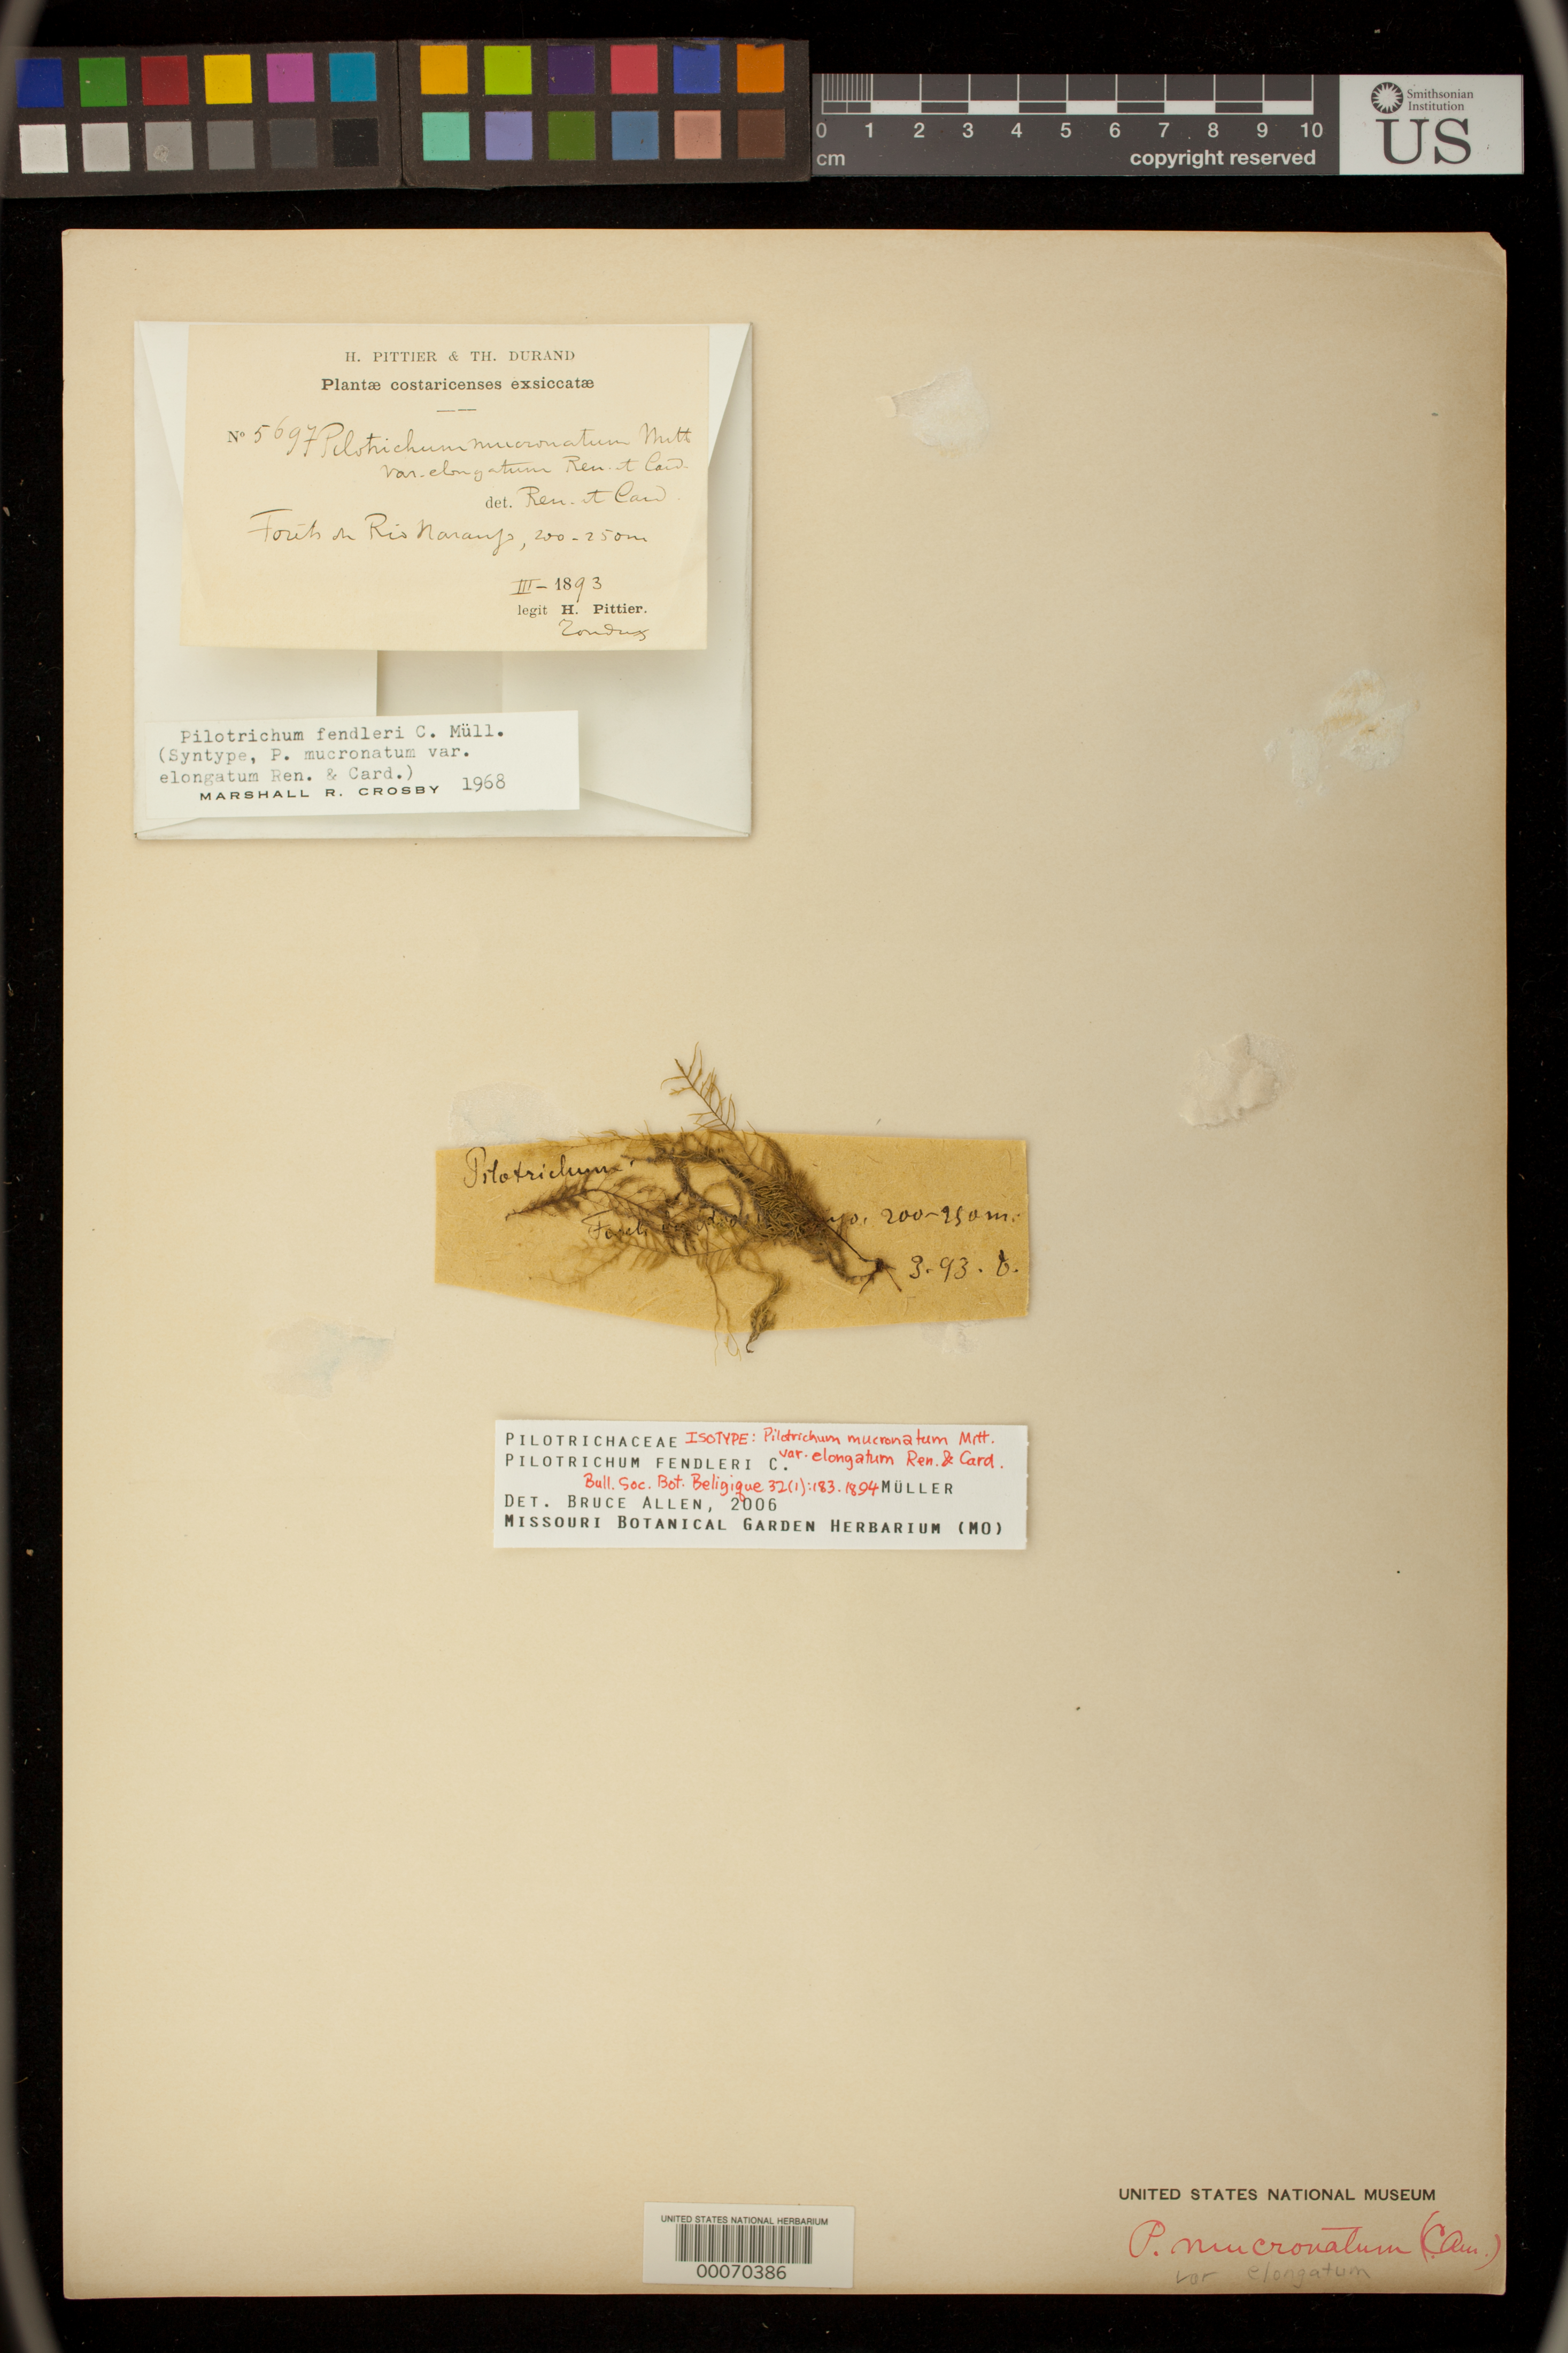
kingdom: Plantae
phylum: Bryophyta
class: Bryopsida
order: Hookeriales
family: Pilotrichaceae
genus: Pilotrichum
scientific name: Pilotrichum mucronatum var. elongatum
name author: Renauld & Cardot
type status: Syntype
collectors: H. F. Pittier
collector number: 5697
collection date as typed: Mar 1893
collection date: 1893-03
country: Costa Rica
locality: Forets de Rio Narango